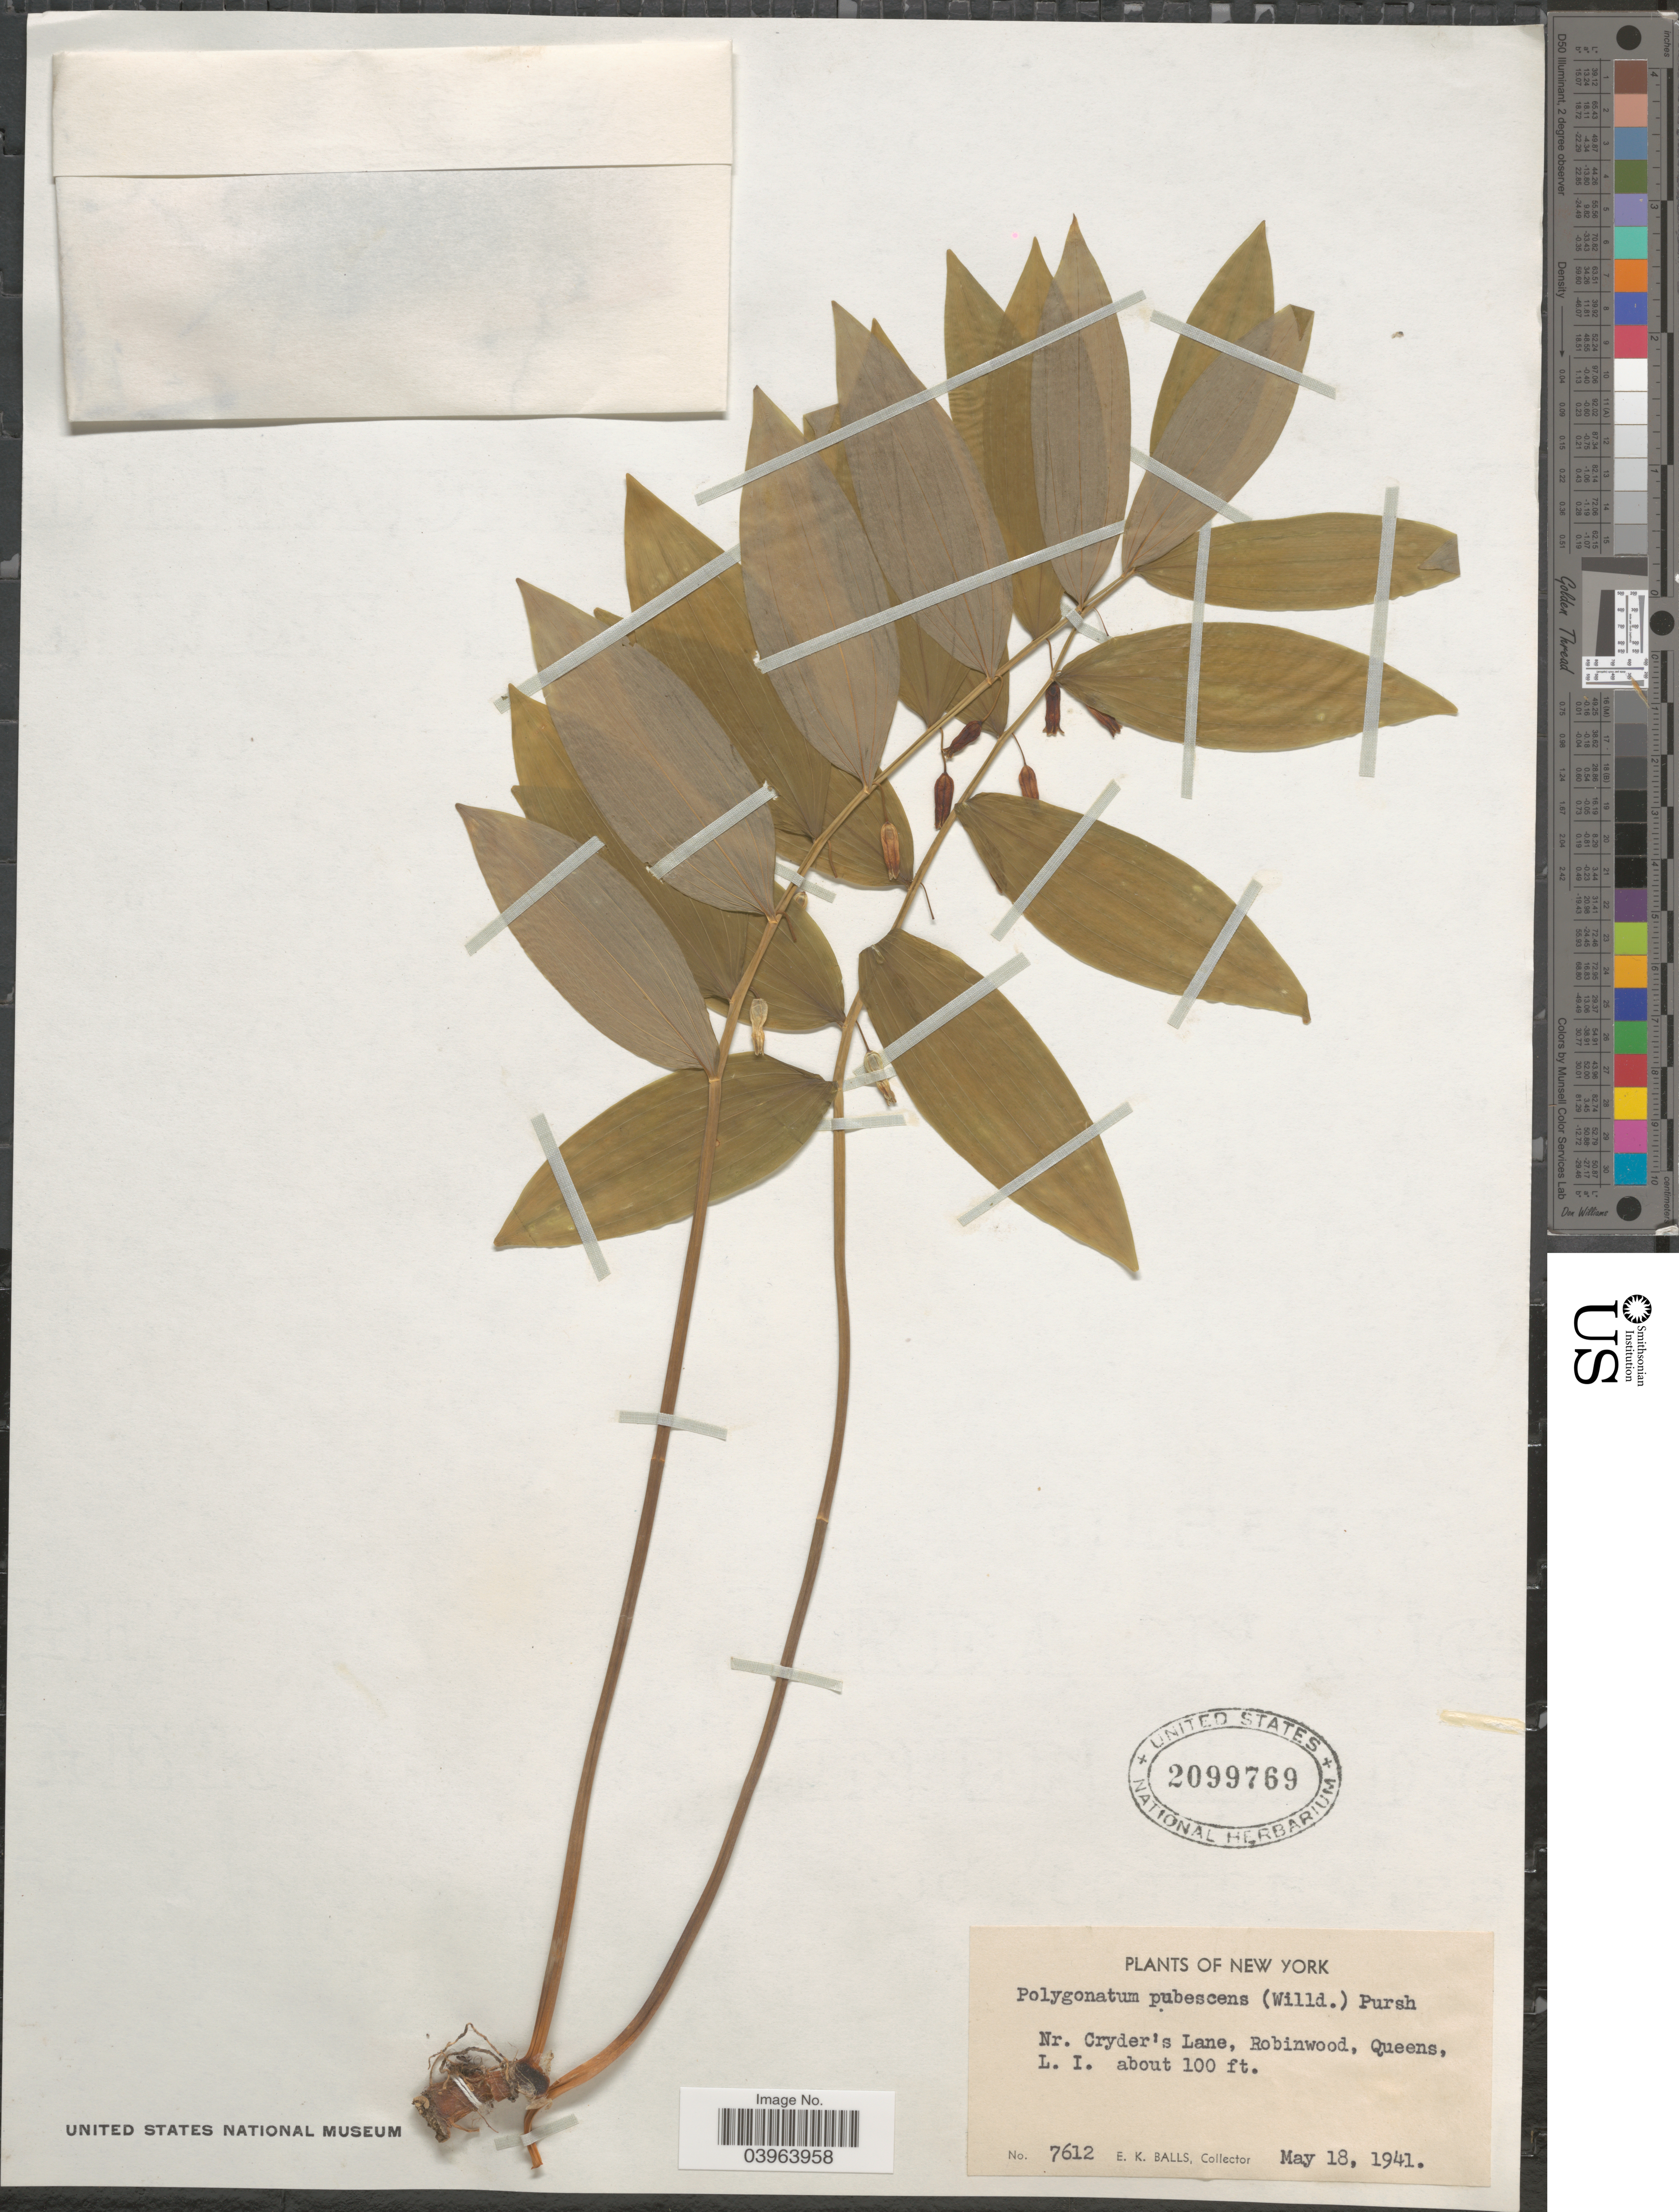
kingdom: Plantae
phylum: Tracheophyta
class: Liliopsida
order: Asparagales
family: Asparagaceae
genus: Polygonatum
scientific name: Polygonatum pubescens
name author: (Willd.) Pursh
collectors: E. K. Balls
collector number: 7612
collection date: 1941-05-18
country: United States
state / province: New York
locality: Nr. Cryder's Lane, Robinwood, Queens, L. I.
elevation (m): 30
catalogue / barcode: US 2099769